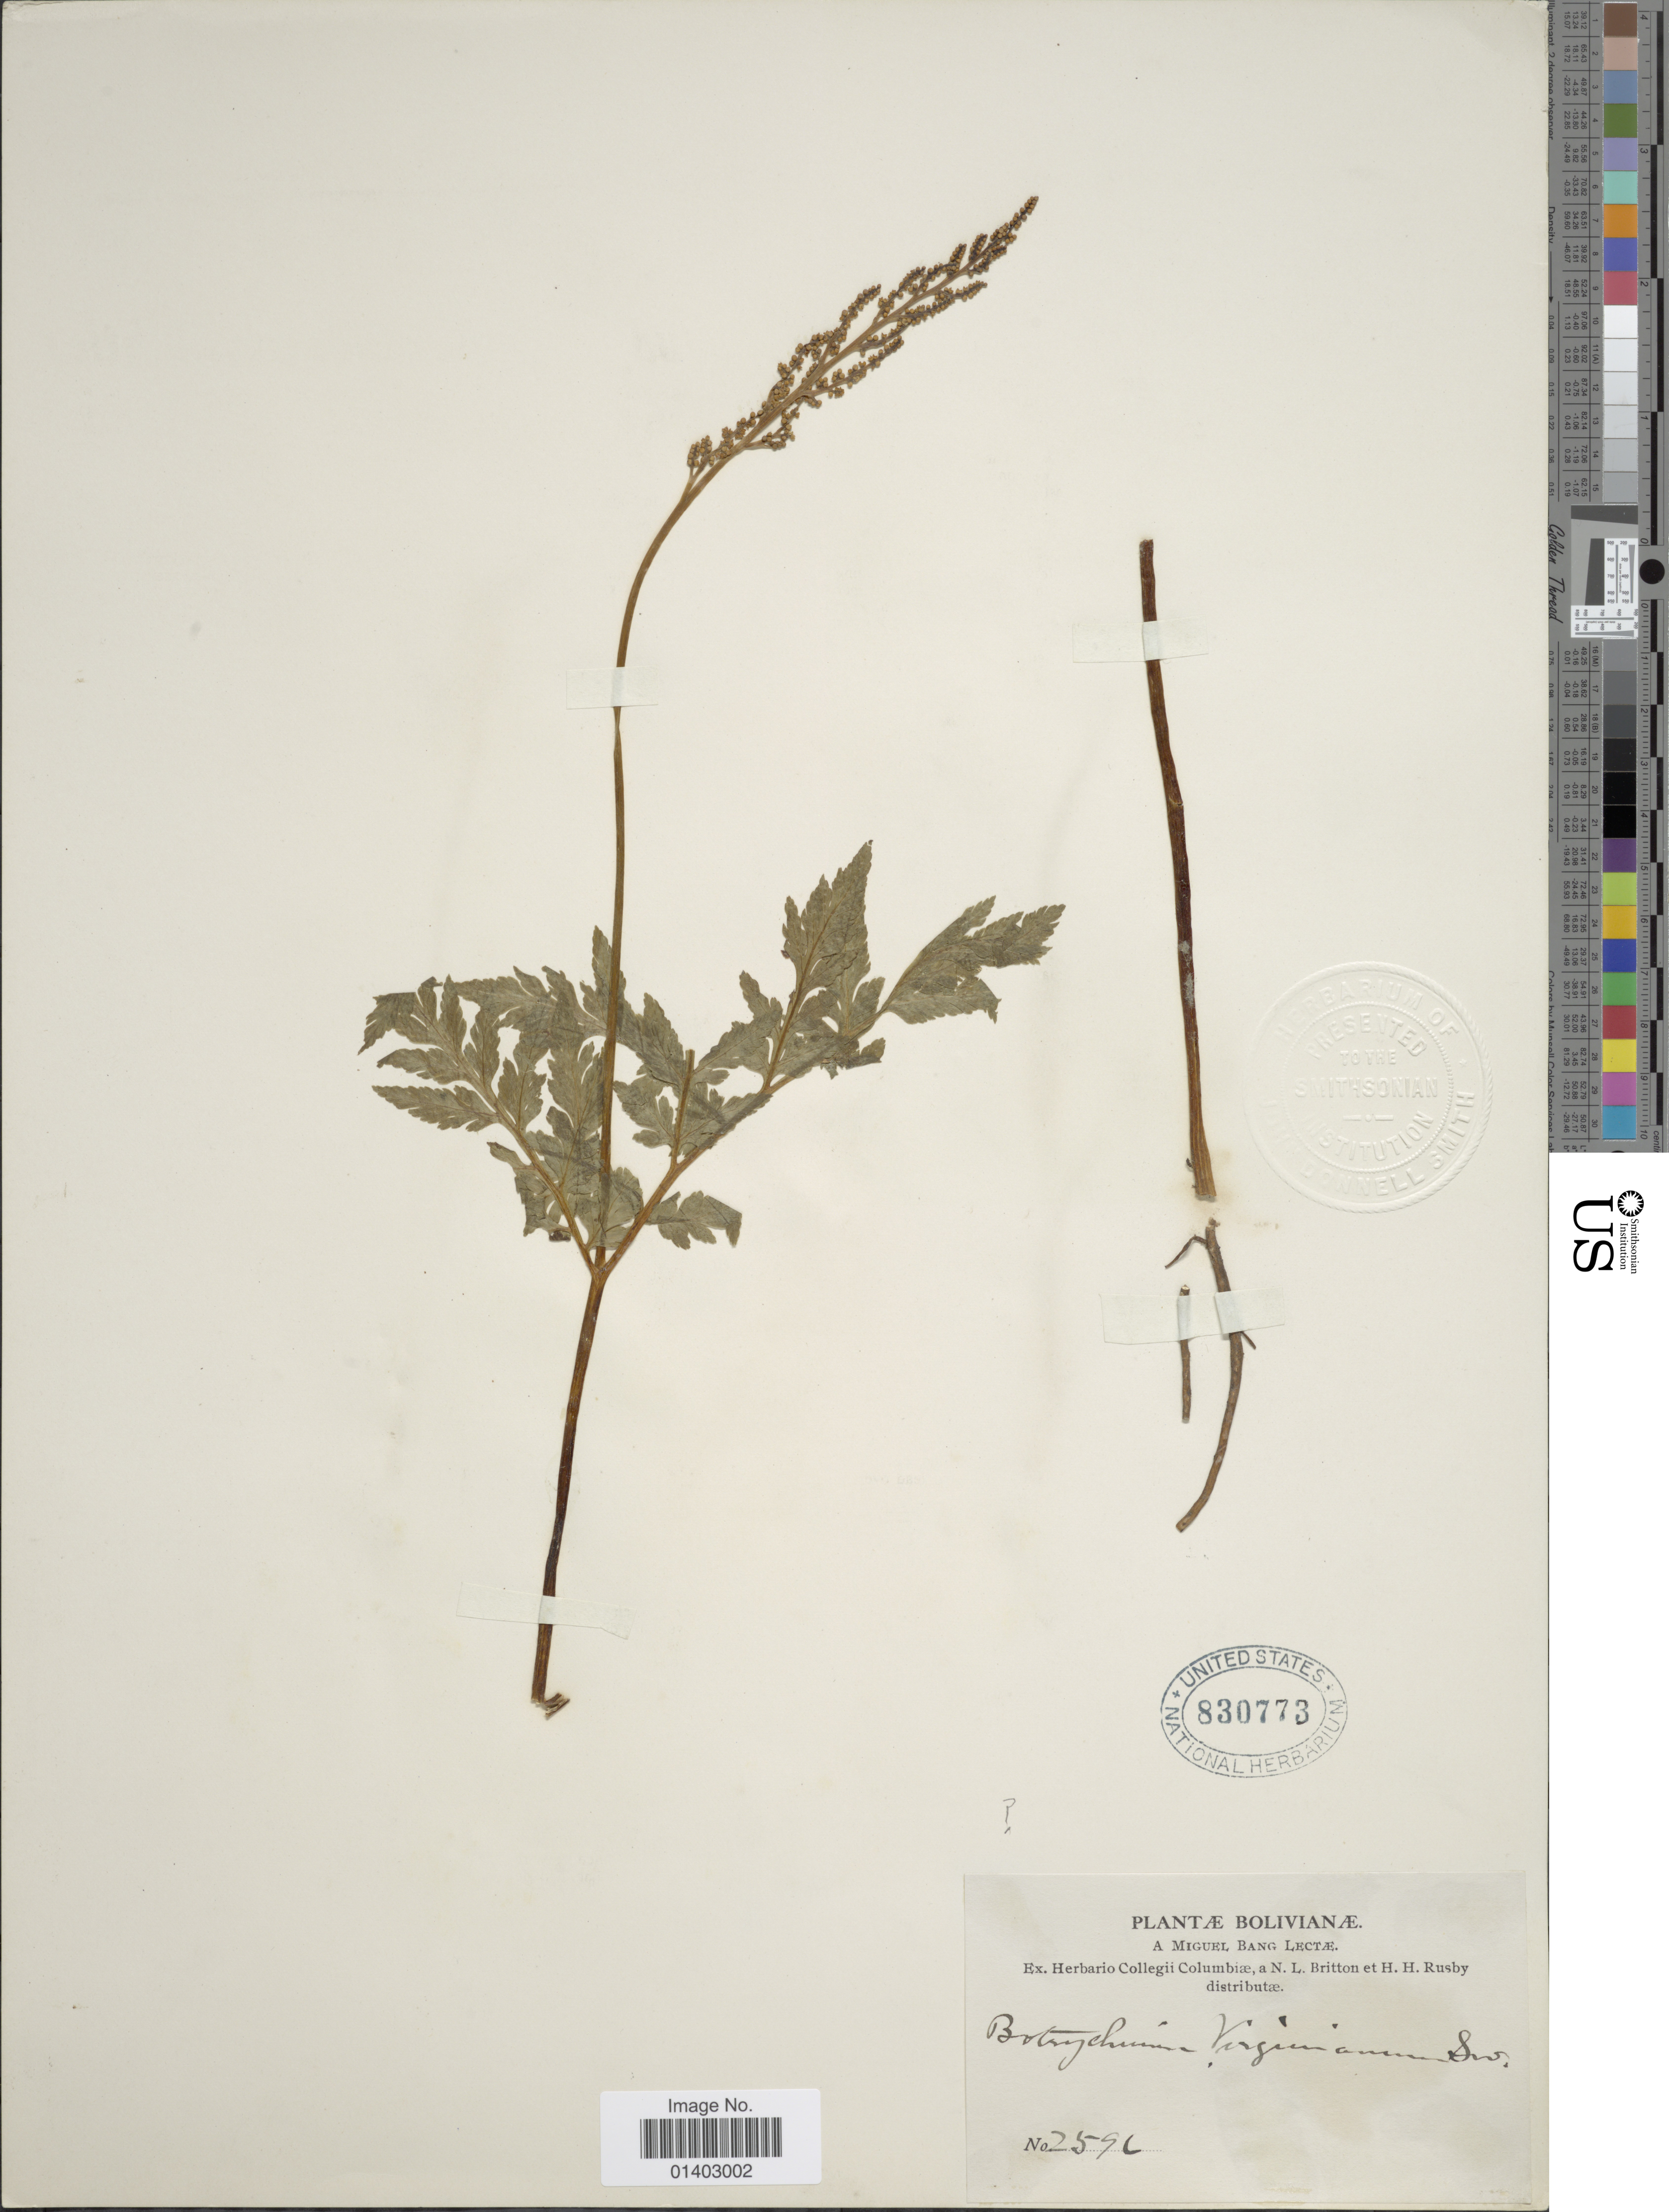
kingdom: Plantae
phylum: Tracheophyta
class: Polypodiopsida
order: Ophioglossales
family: Ophioglossaceae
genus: Botrychium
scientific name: Botrychium virginianum var. mexicanum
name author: Hook. & Grev.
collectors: M. Bang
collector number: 2596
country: Bolivia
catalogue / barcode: US 830773